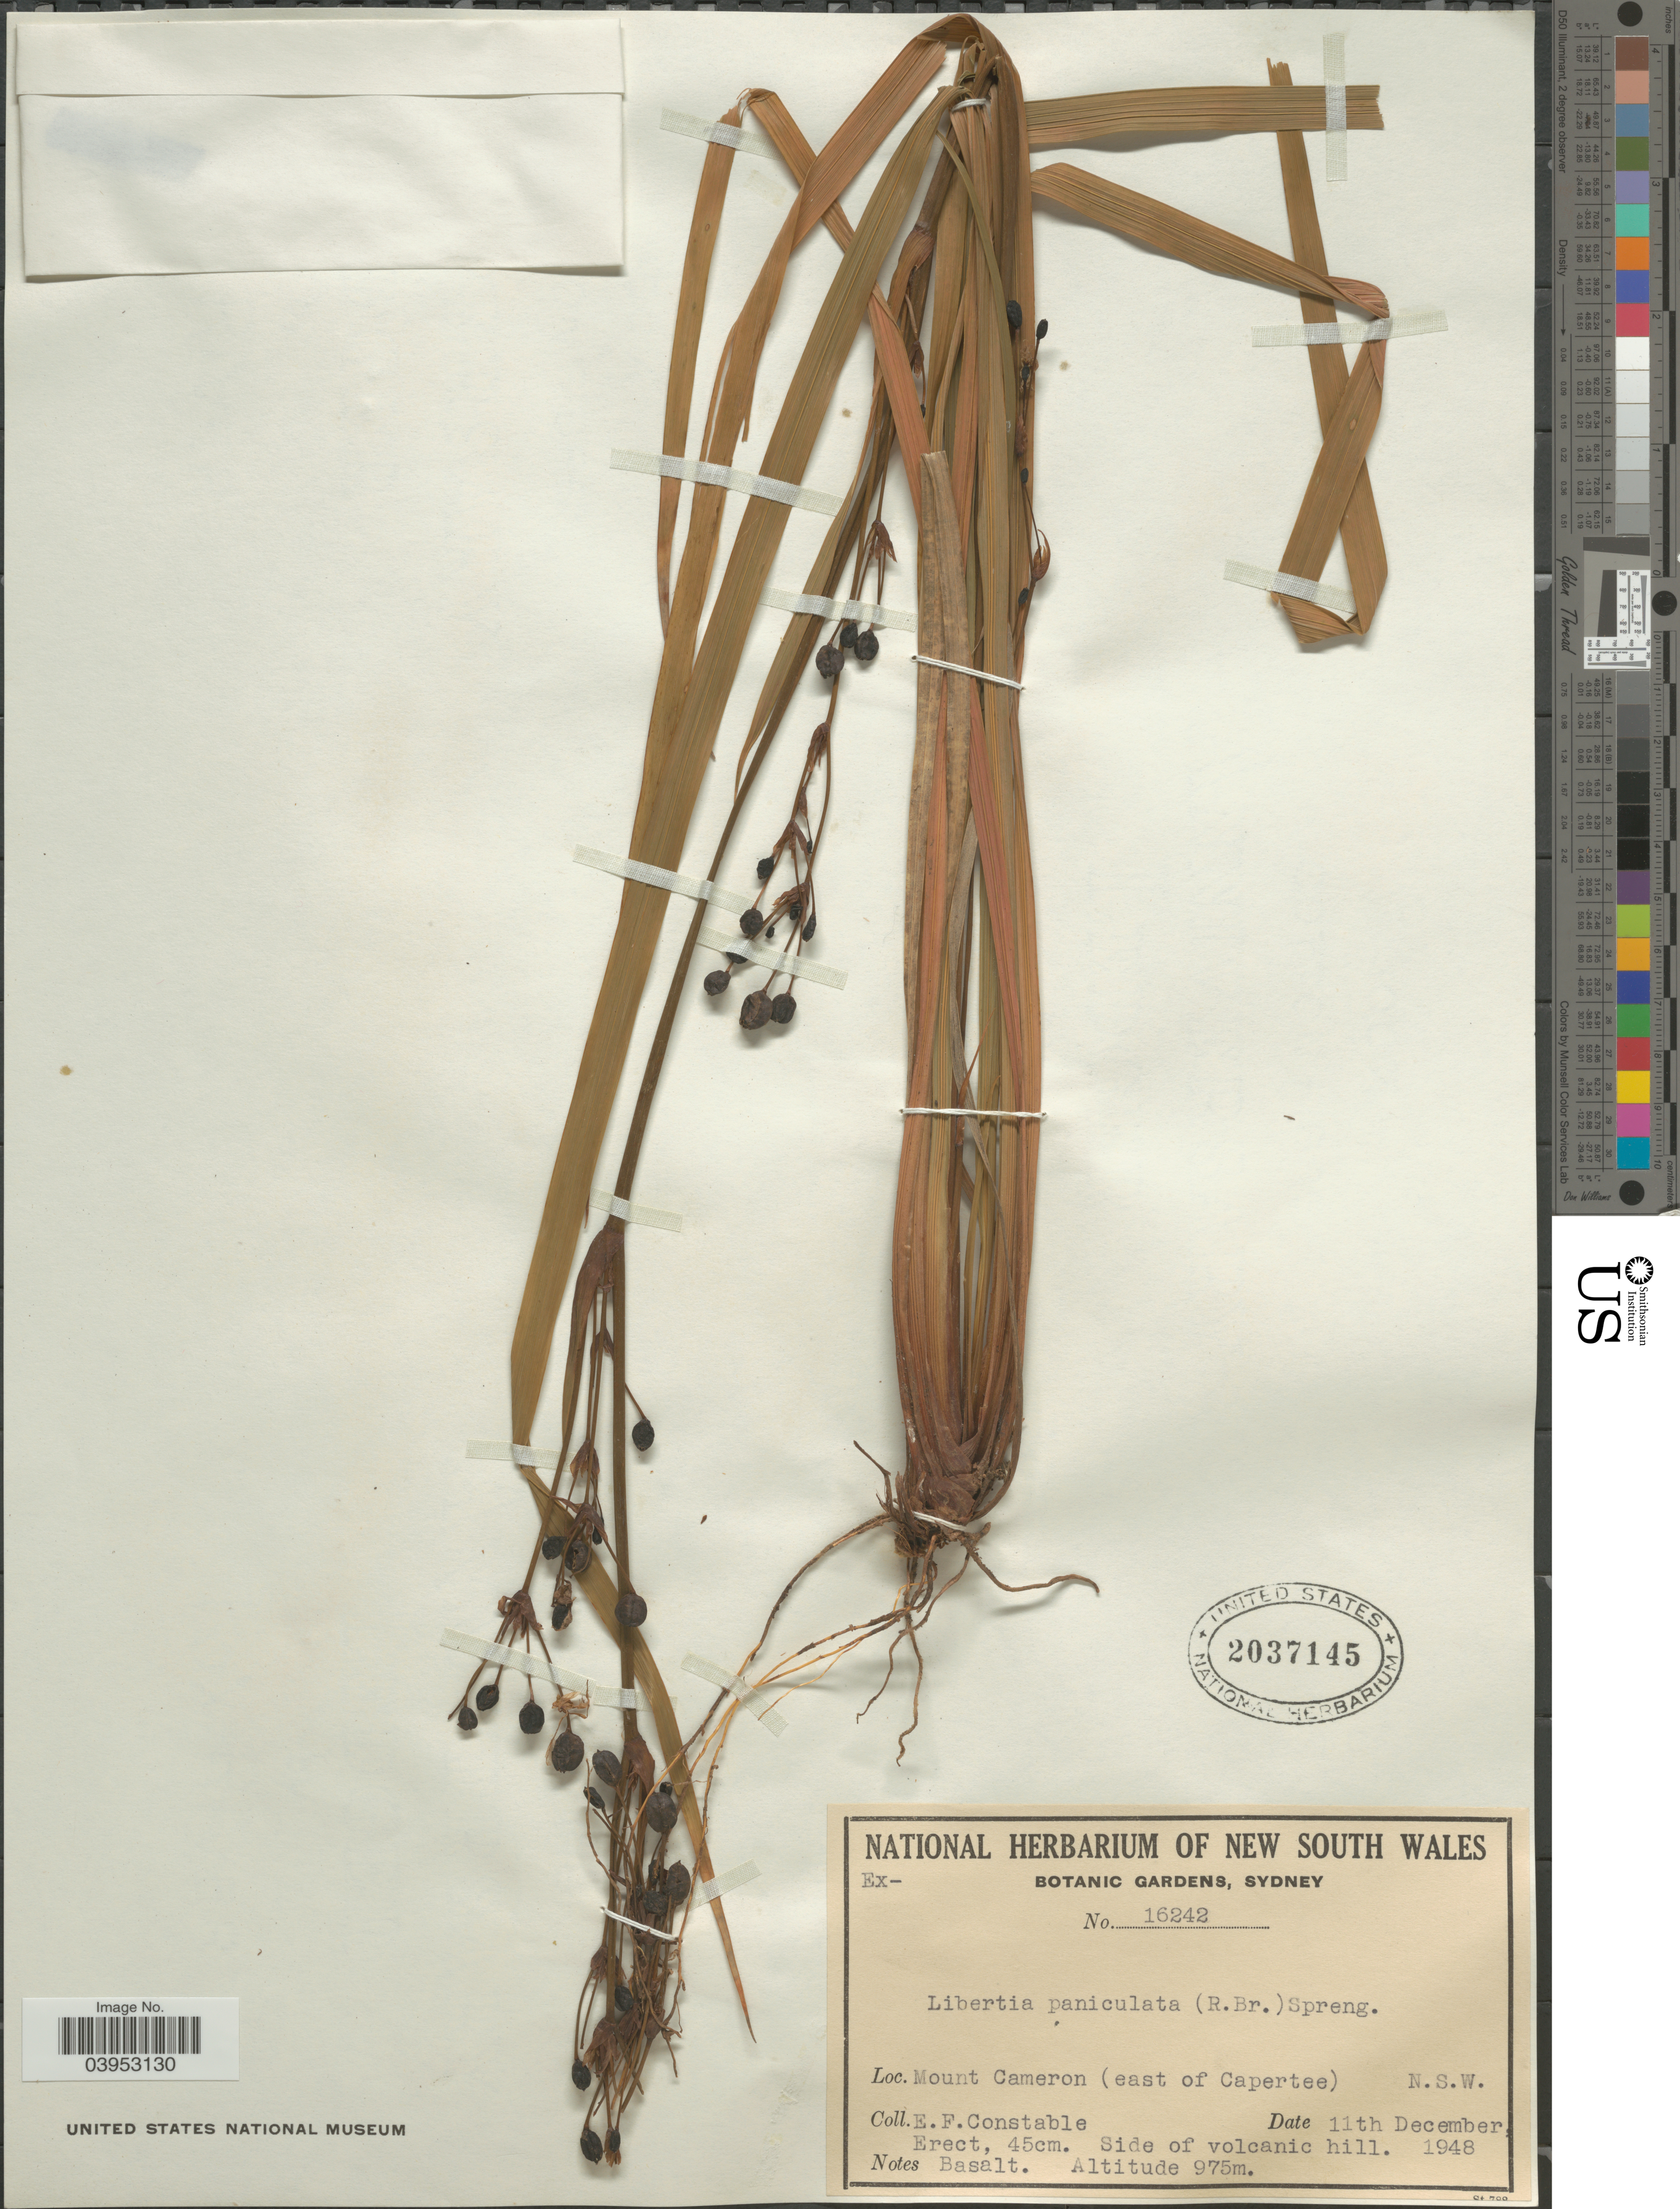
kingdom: Plantae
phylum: Tracheophyta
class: Liliopsida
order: Asparagales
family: Iridaceae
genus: Libertia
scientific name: Libertia paniculata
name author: Spreng.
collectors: E. F. Constable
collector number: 16242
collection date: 1948-12-11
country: Australia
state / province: New South Wales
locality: Mount Cameron (east of Capertee). Side of volcanic hill.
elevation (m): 975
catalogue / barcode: US 2037145